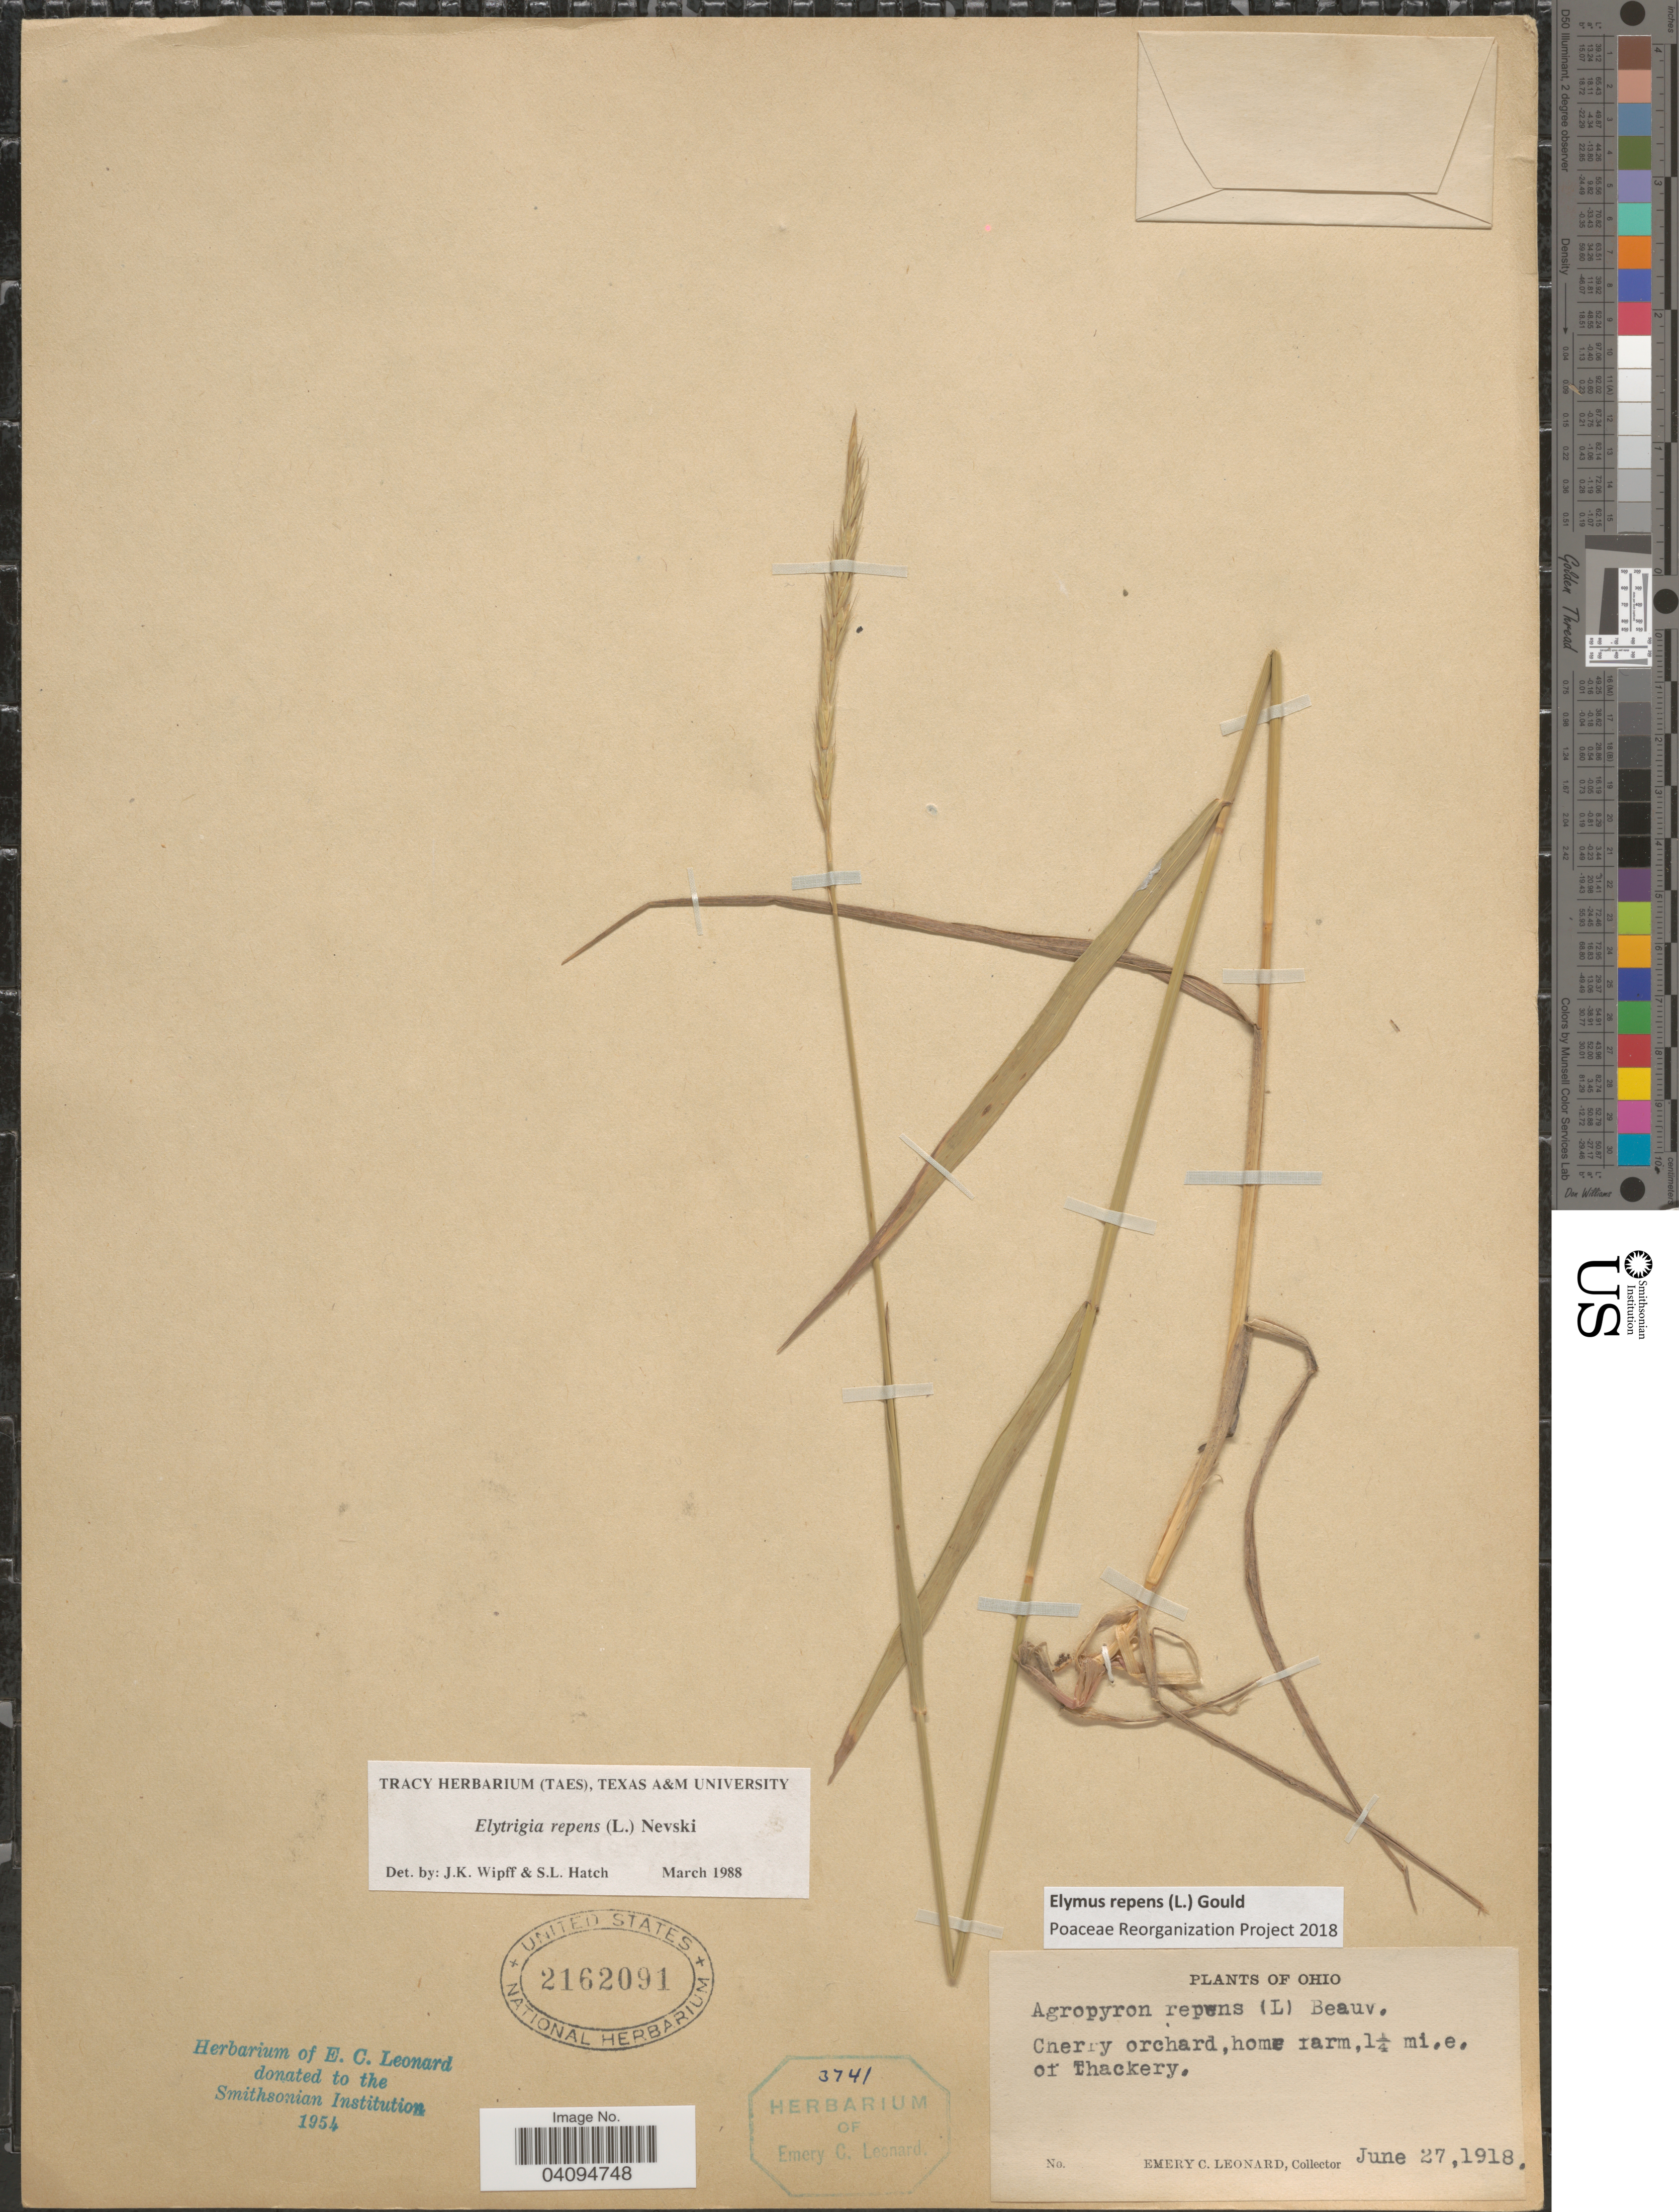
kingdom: Plantae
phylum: Tracheophyta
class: Liliopsida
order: Poales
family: Poaceae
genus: Elymus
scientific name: Elymus repens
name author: (L.) Gould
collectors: E. C. Leonard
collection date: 1918-06-27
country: United States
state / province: Ohio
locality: Cherry orchard, home farm, 1 ¼ mi. e. of Thackery.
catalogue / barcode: US 2162091